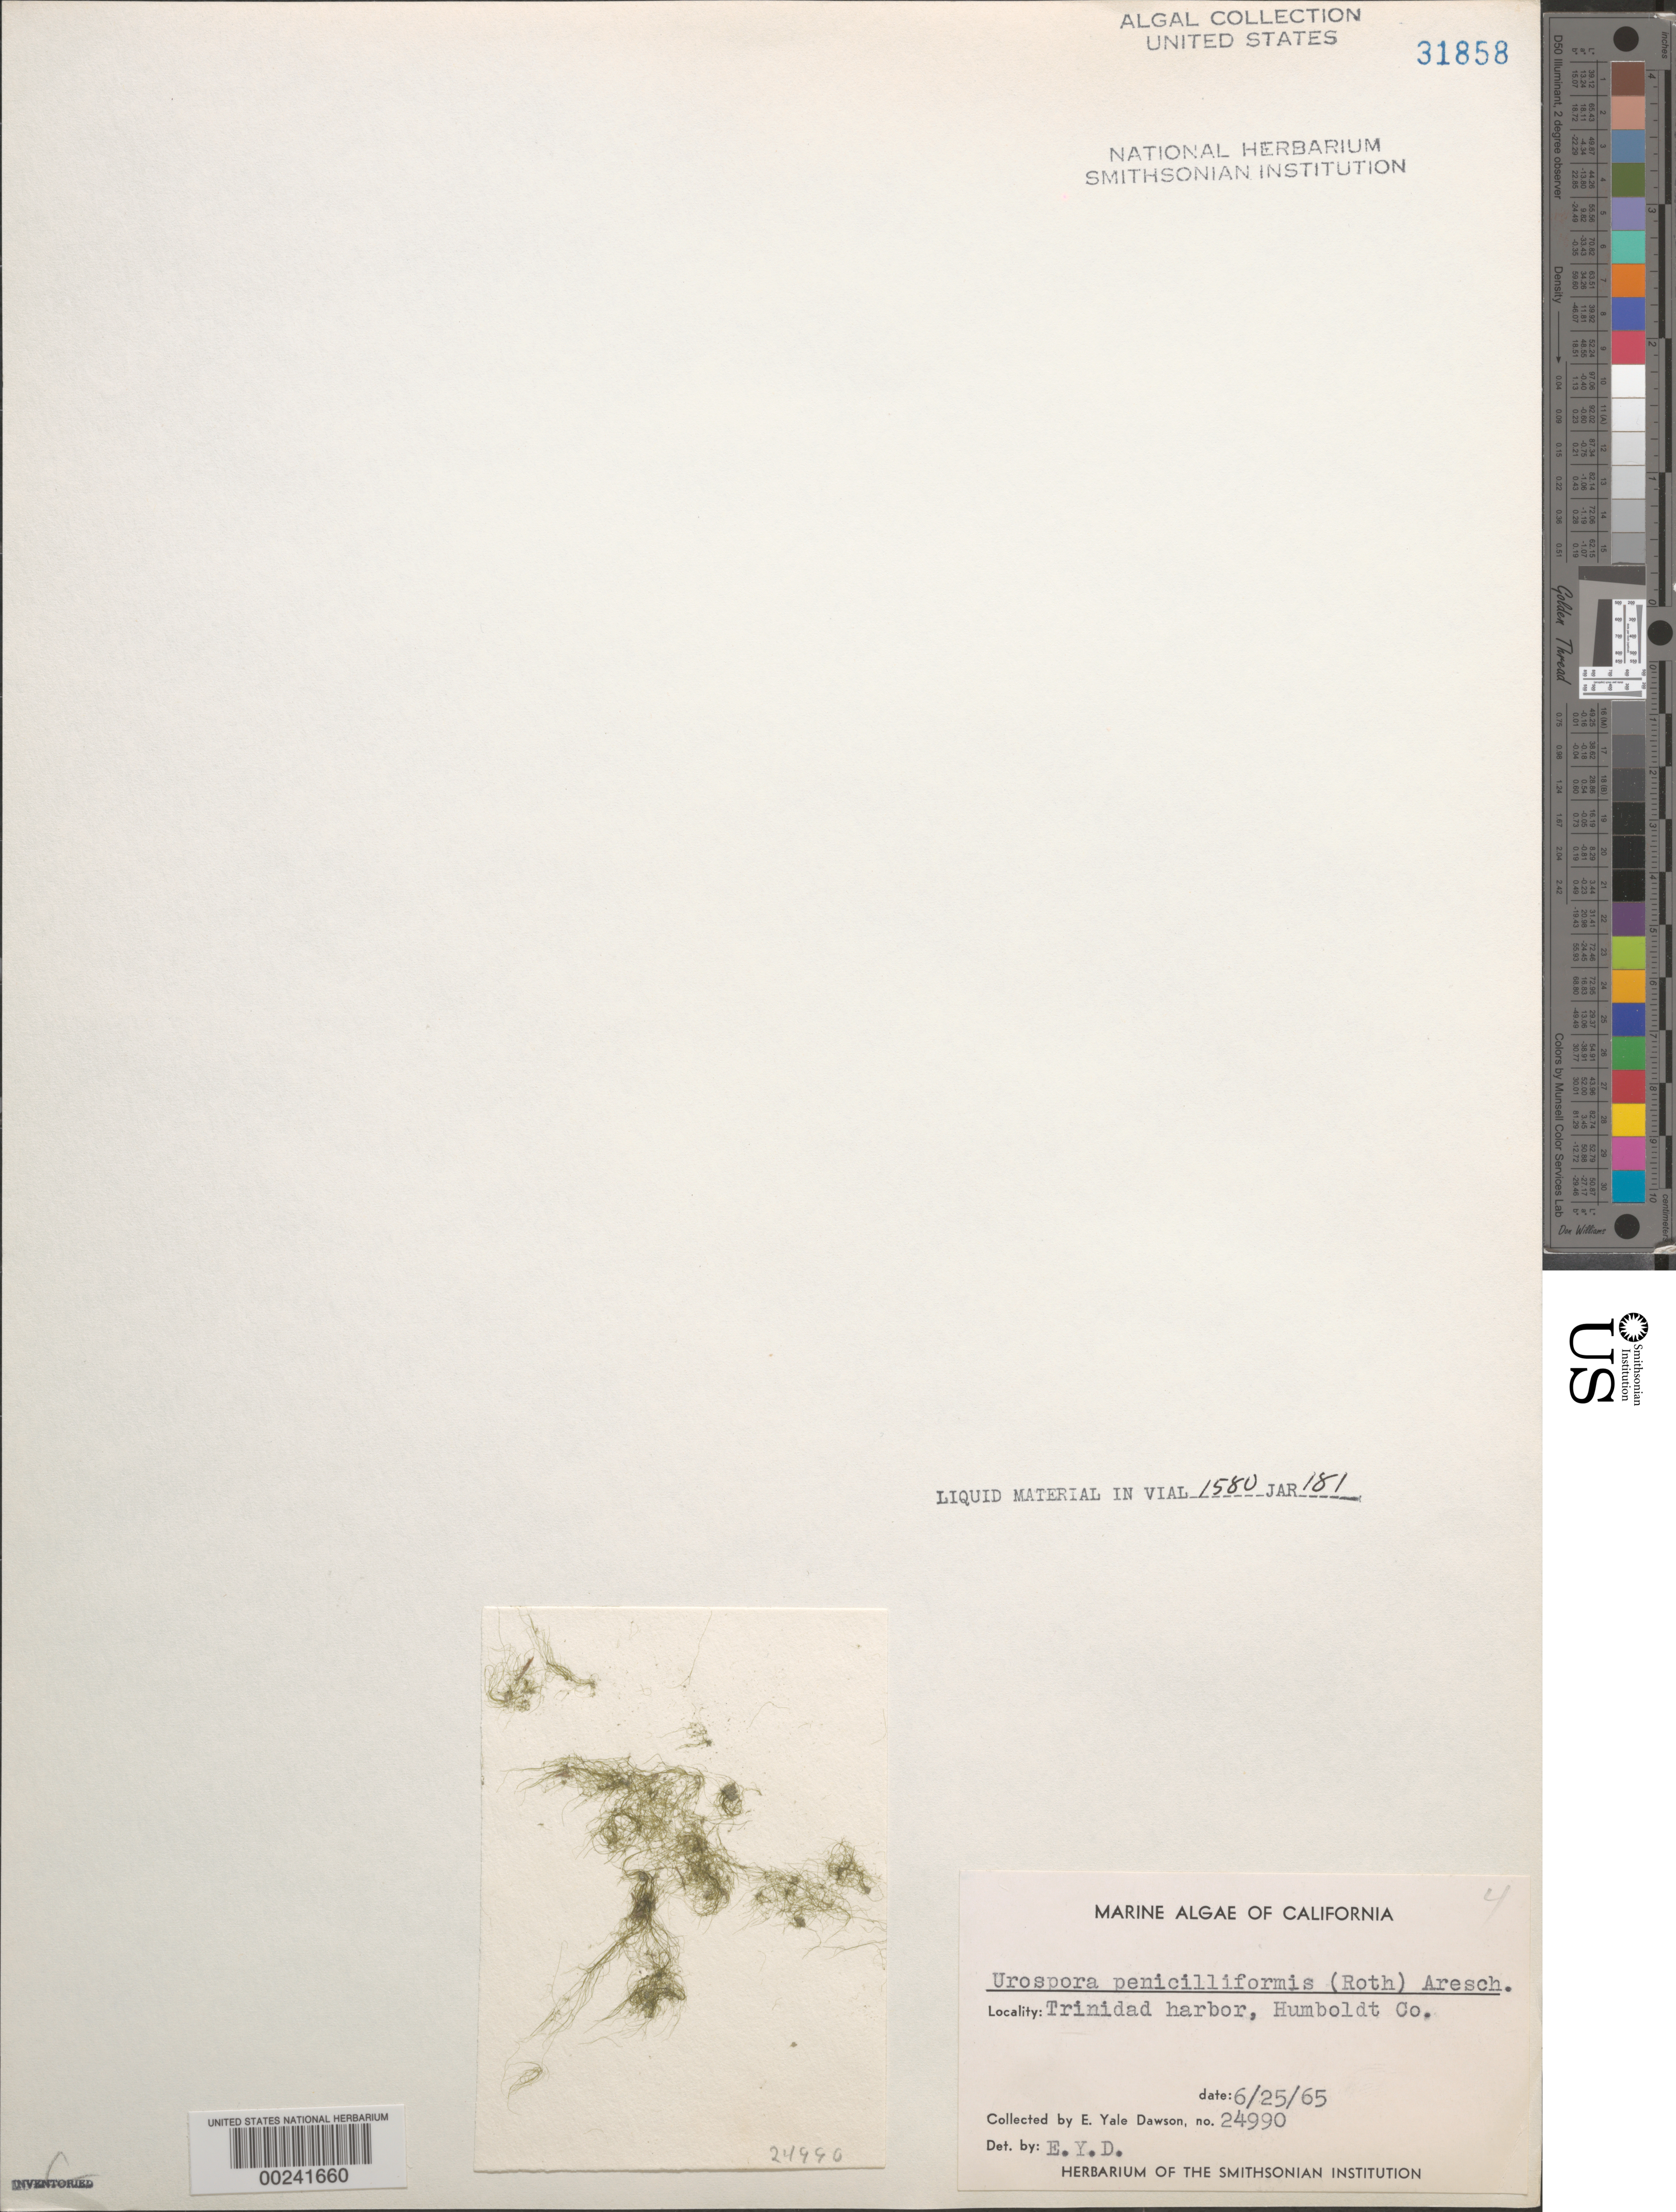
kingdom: Plantae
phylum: Chlorophyta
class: Ulvophyceae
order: Ulotrichales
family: Ulotrichaceae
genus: Urospora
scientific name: Urospora penicilliformis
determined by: Dawson, E. Y.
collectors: E. Y. Dawson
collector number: EYD 24990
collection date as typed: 25 Jun 1965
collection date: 1965-06-25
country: United States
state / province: California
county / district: Humboldt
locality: Trinidad Harbor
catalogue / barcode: US 31858